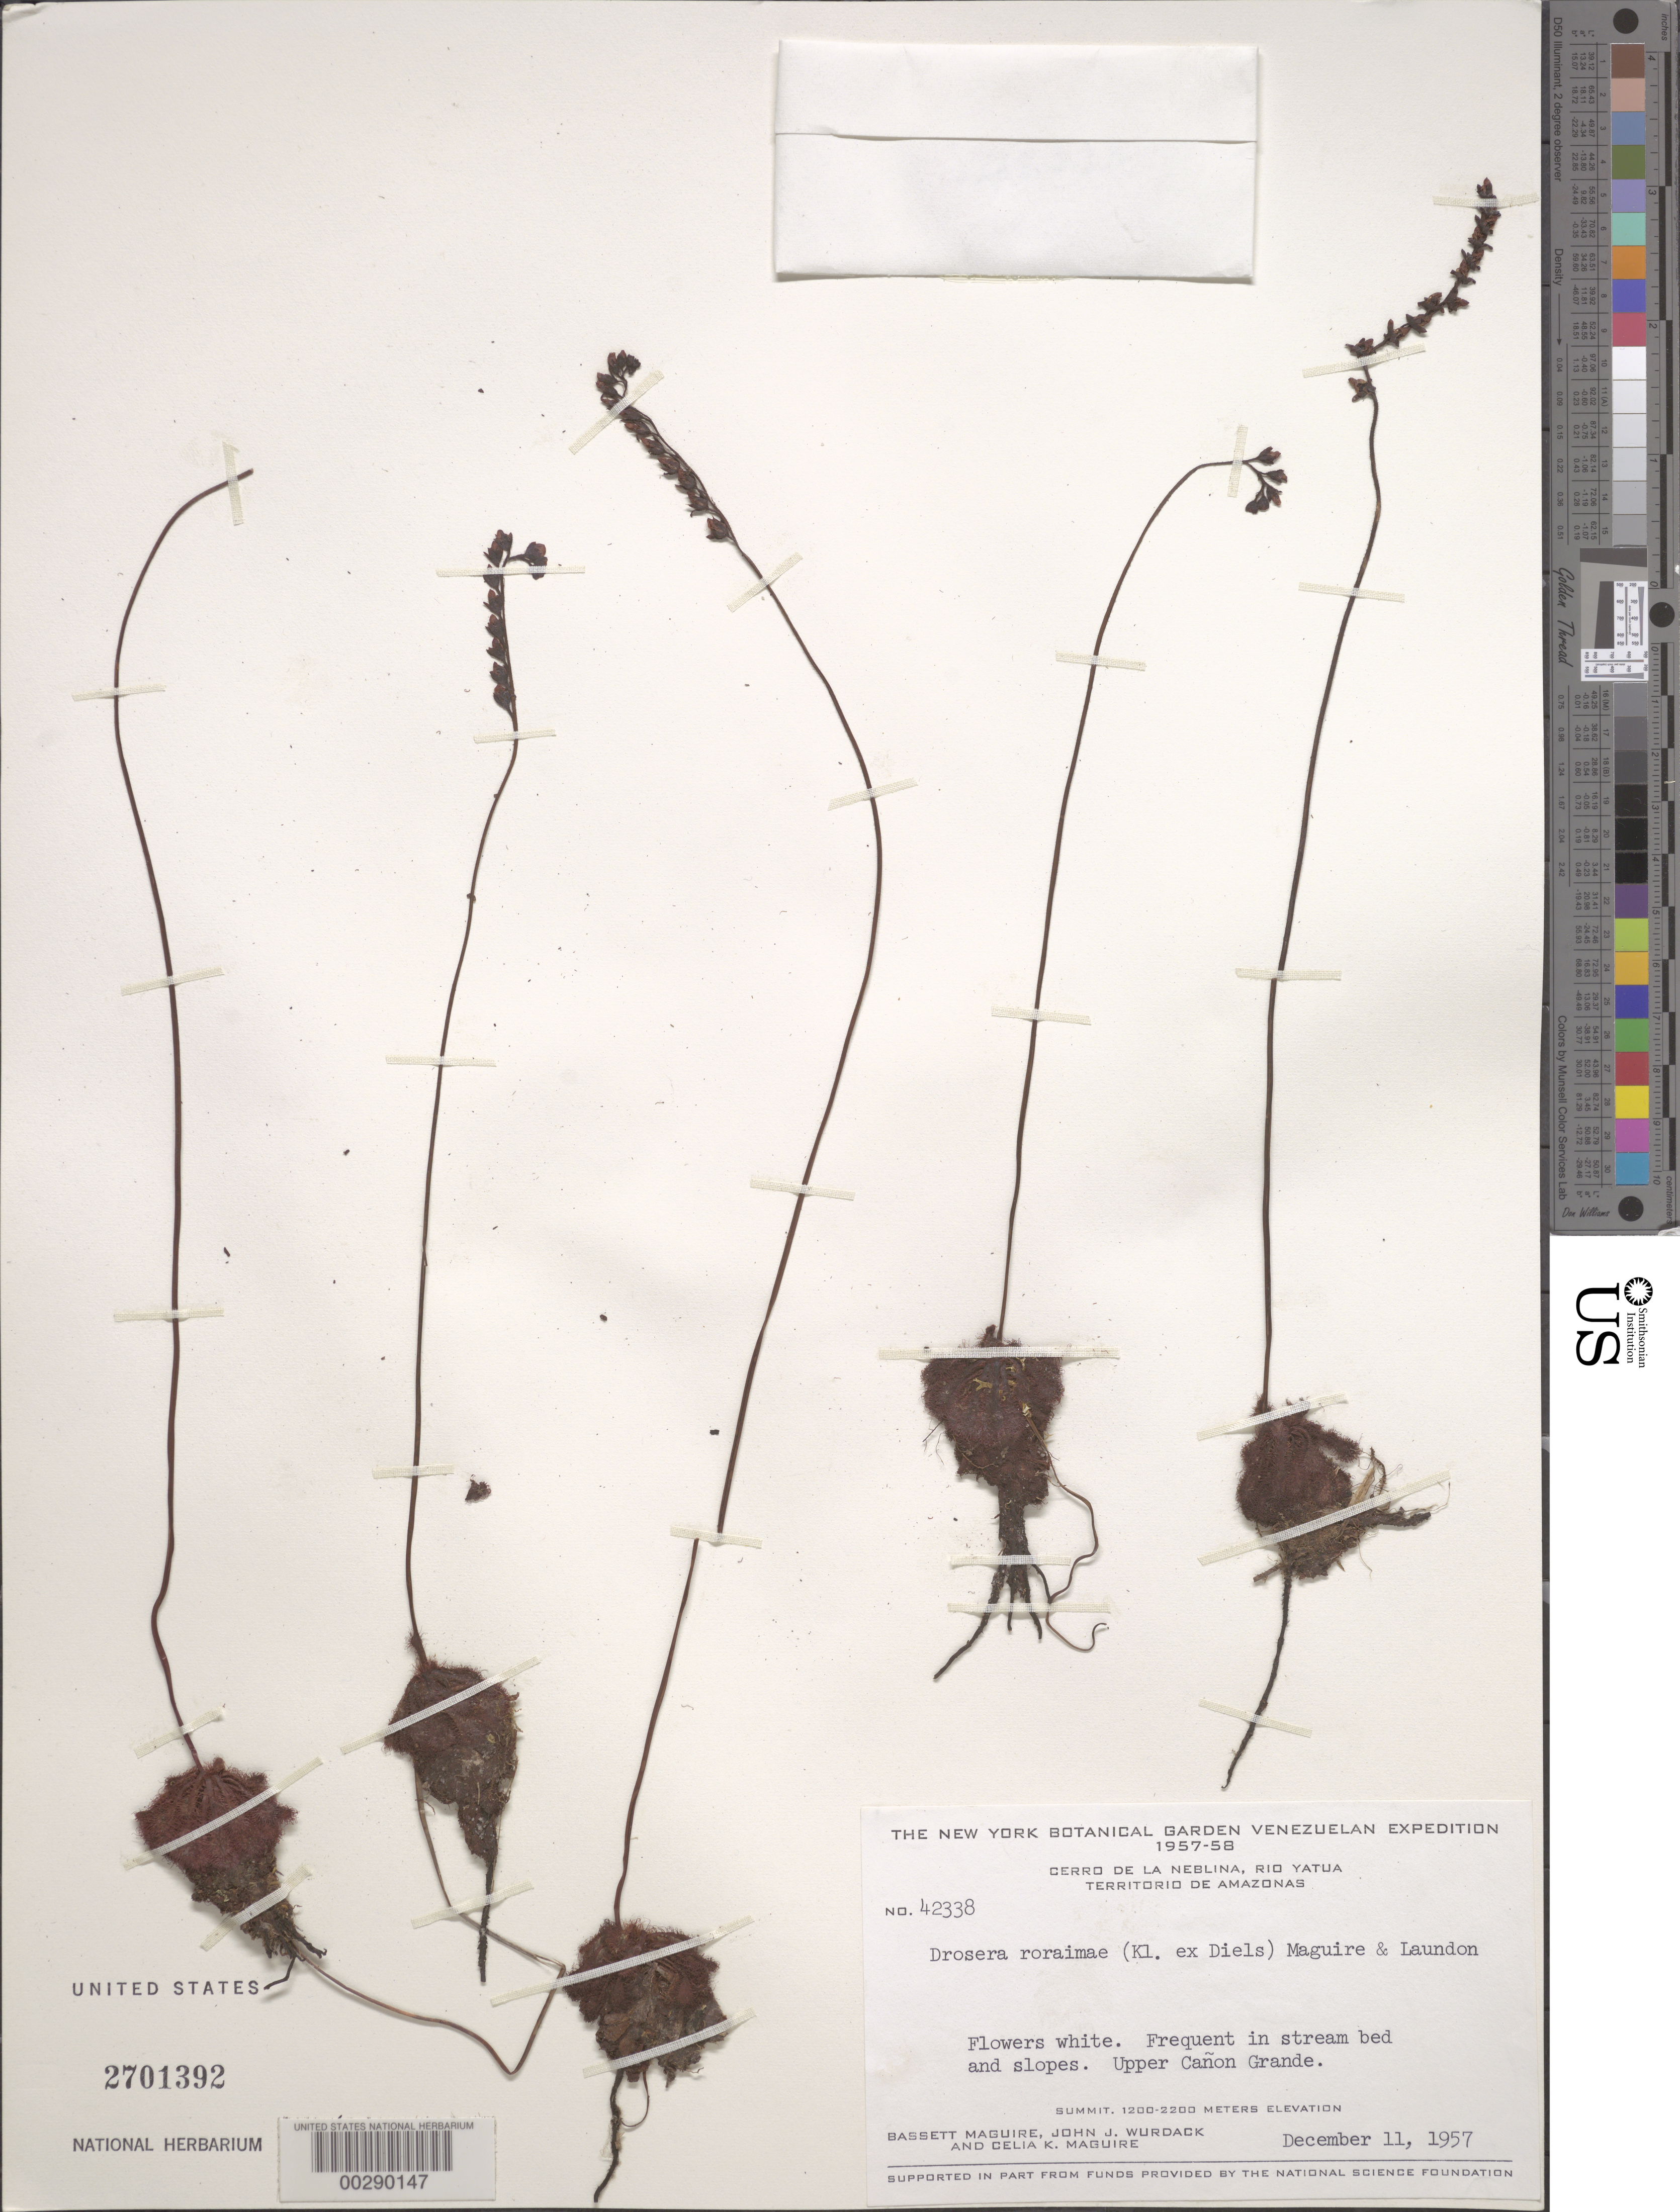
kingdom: Plantae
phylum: Tracheophyta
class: Magnoliopsida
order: Caryophyllales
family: Droseraceae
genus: Drosera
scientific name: Drosera roraimae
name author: (Klotzsch ex Diels) Maguire & J.R. Laundon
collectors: B. Maguire, J. J. Wurdack & C. K. Maguire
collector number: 42338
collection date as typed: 11 Dec 1957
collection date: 1957-12-11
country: Venezuela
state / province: Amazonas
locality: Cerro da la neblina, rio yatua, upper canon grande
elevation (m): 1200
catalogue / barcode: US 2701392